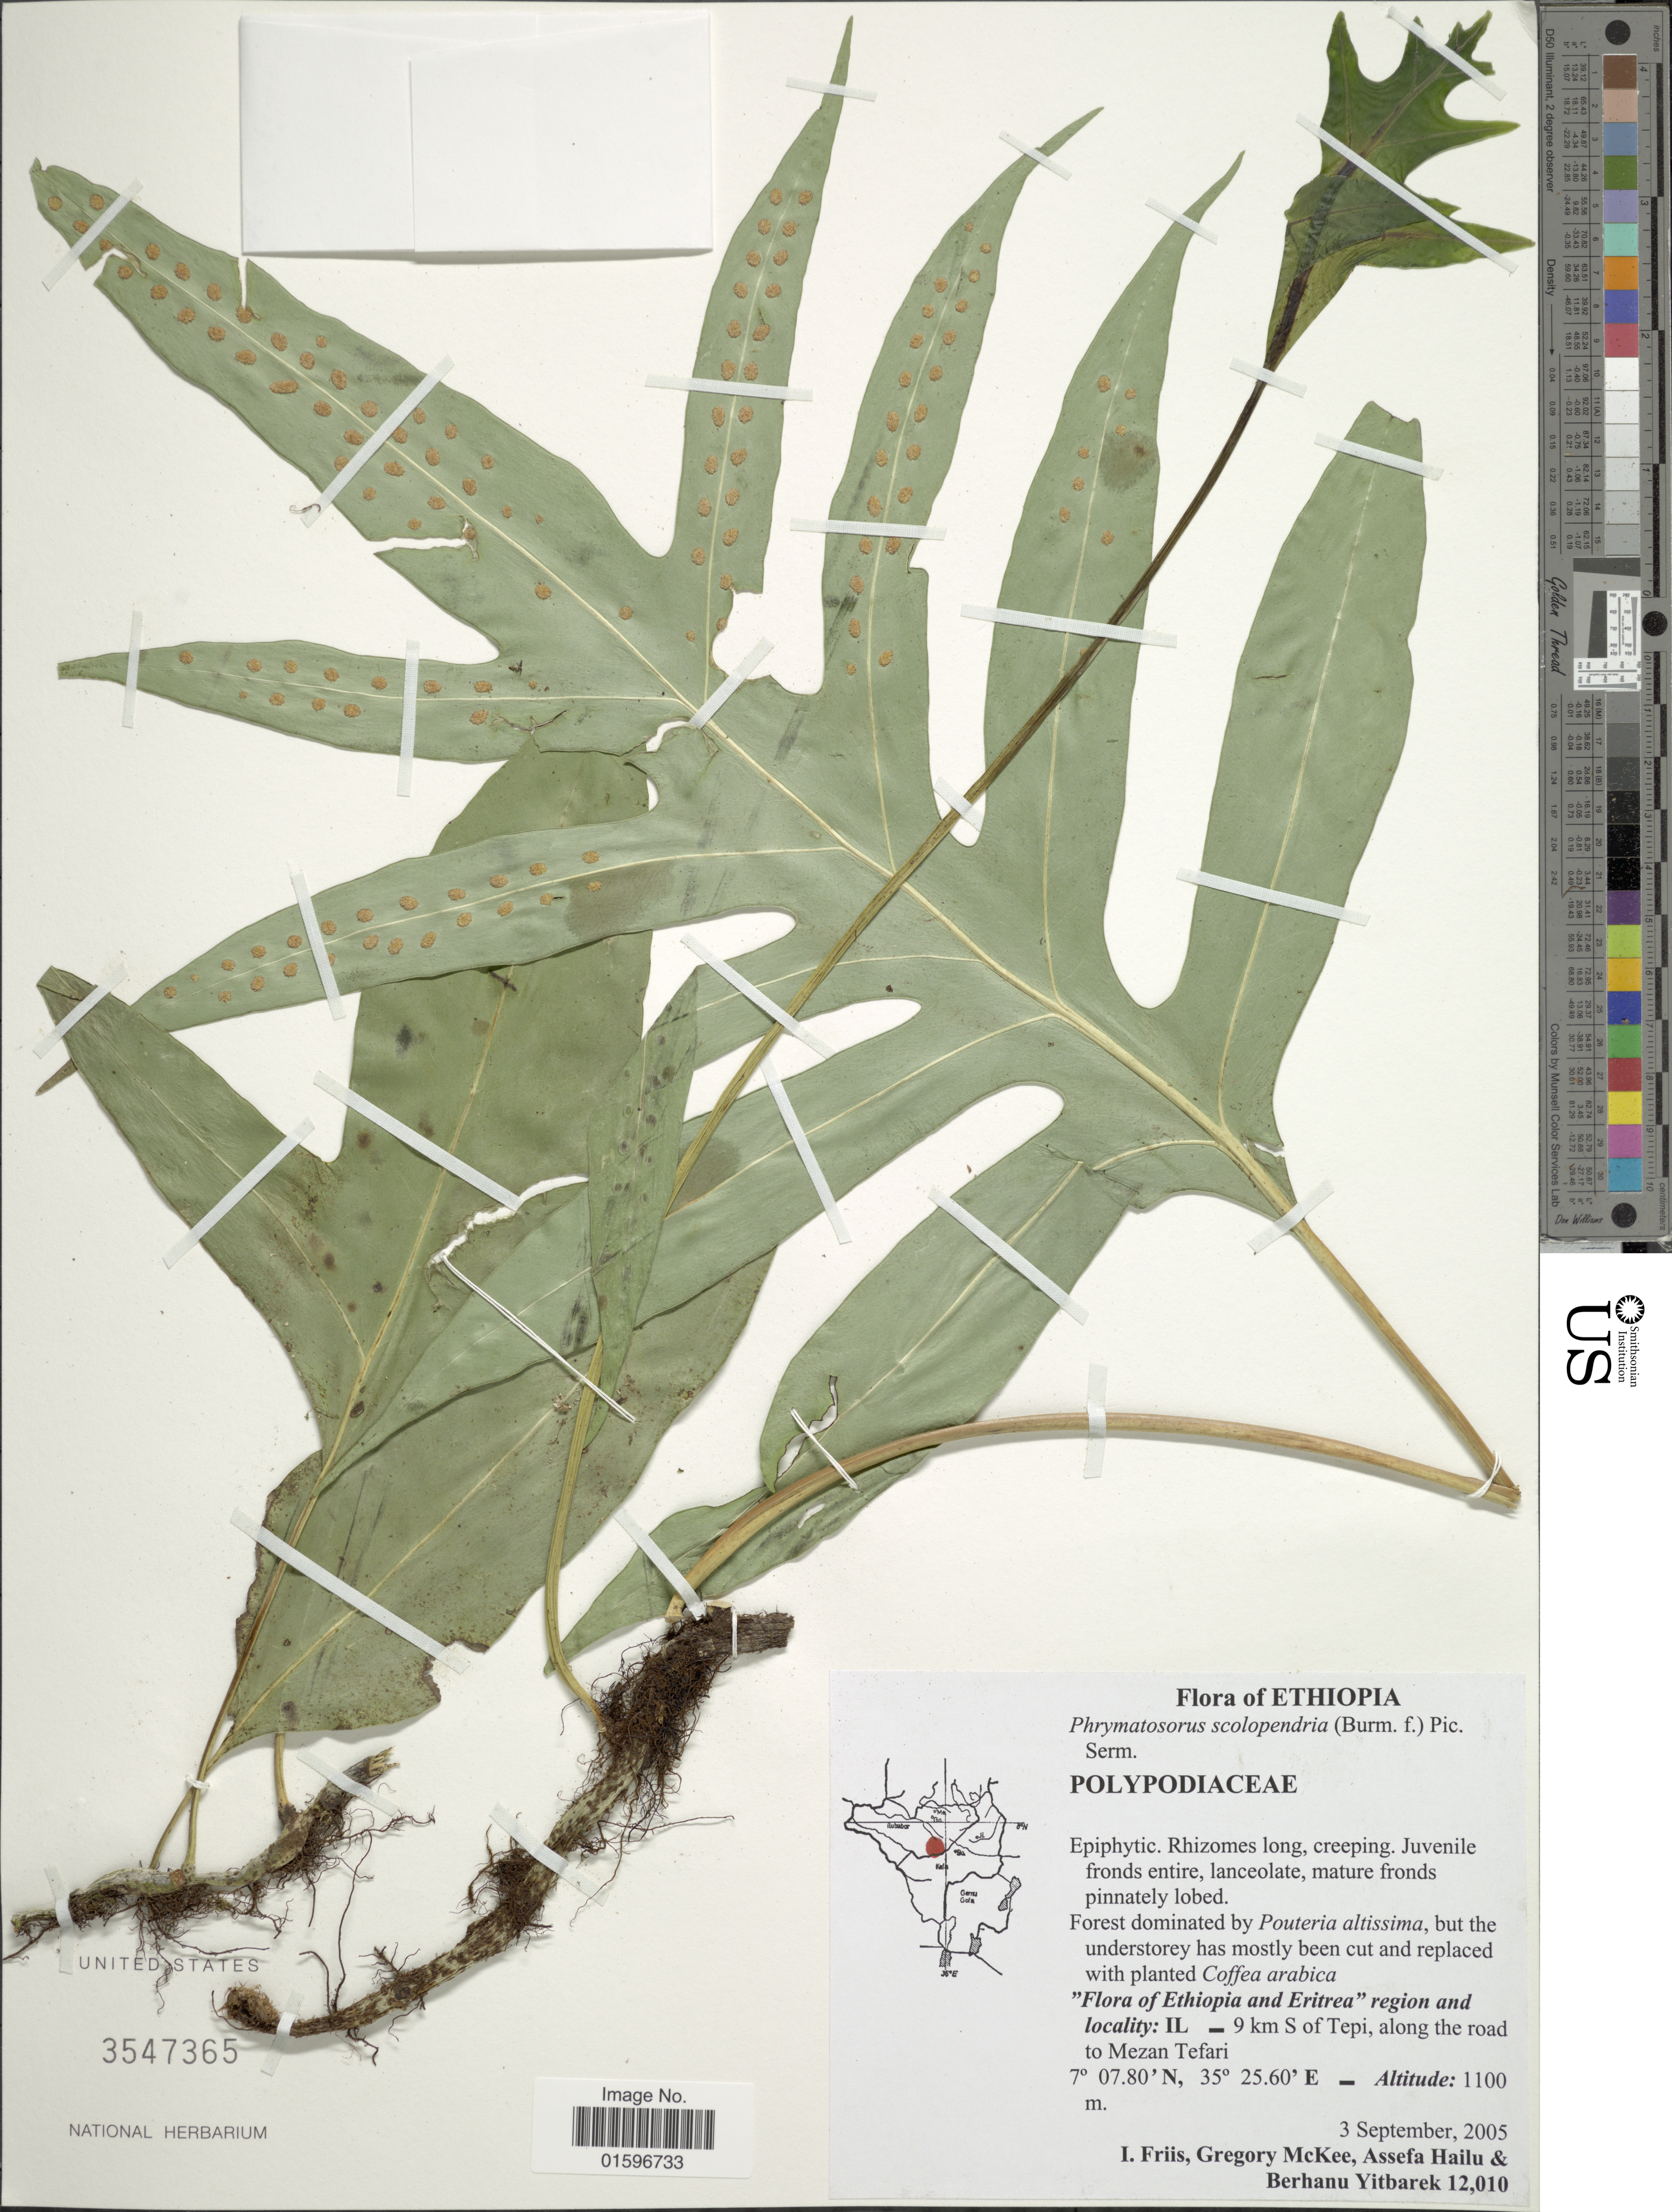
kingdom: Plantae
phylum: Tracheophyta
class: Polypodiopsida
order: Polypodiales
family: Polypodiaceae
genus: Polypodium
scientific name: Polypodium scolopendria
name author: Burm. f.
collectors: I. Friis, G. S. McKee, A. Hailu & B. Yitbarek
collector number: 12010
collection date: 2005-09-03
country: Ethiopia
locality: Ethiopia, IL - 9 km S of Tepi, along the road to Mezan Tefari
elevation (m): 1100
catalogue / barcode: US 3547365